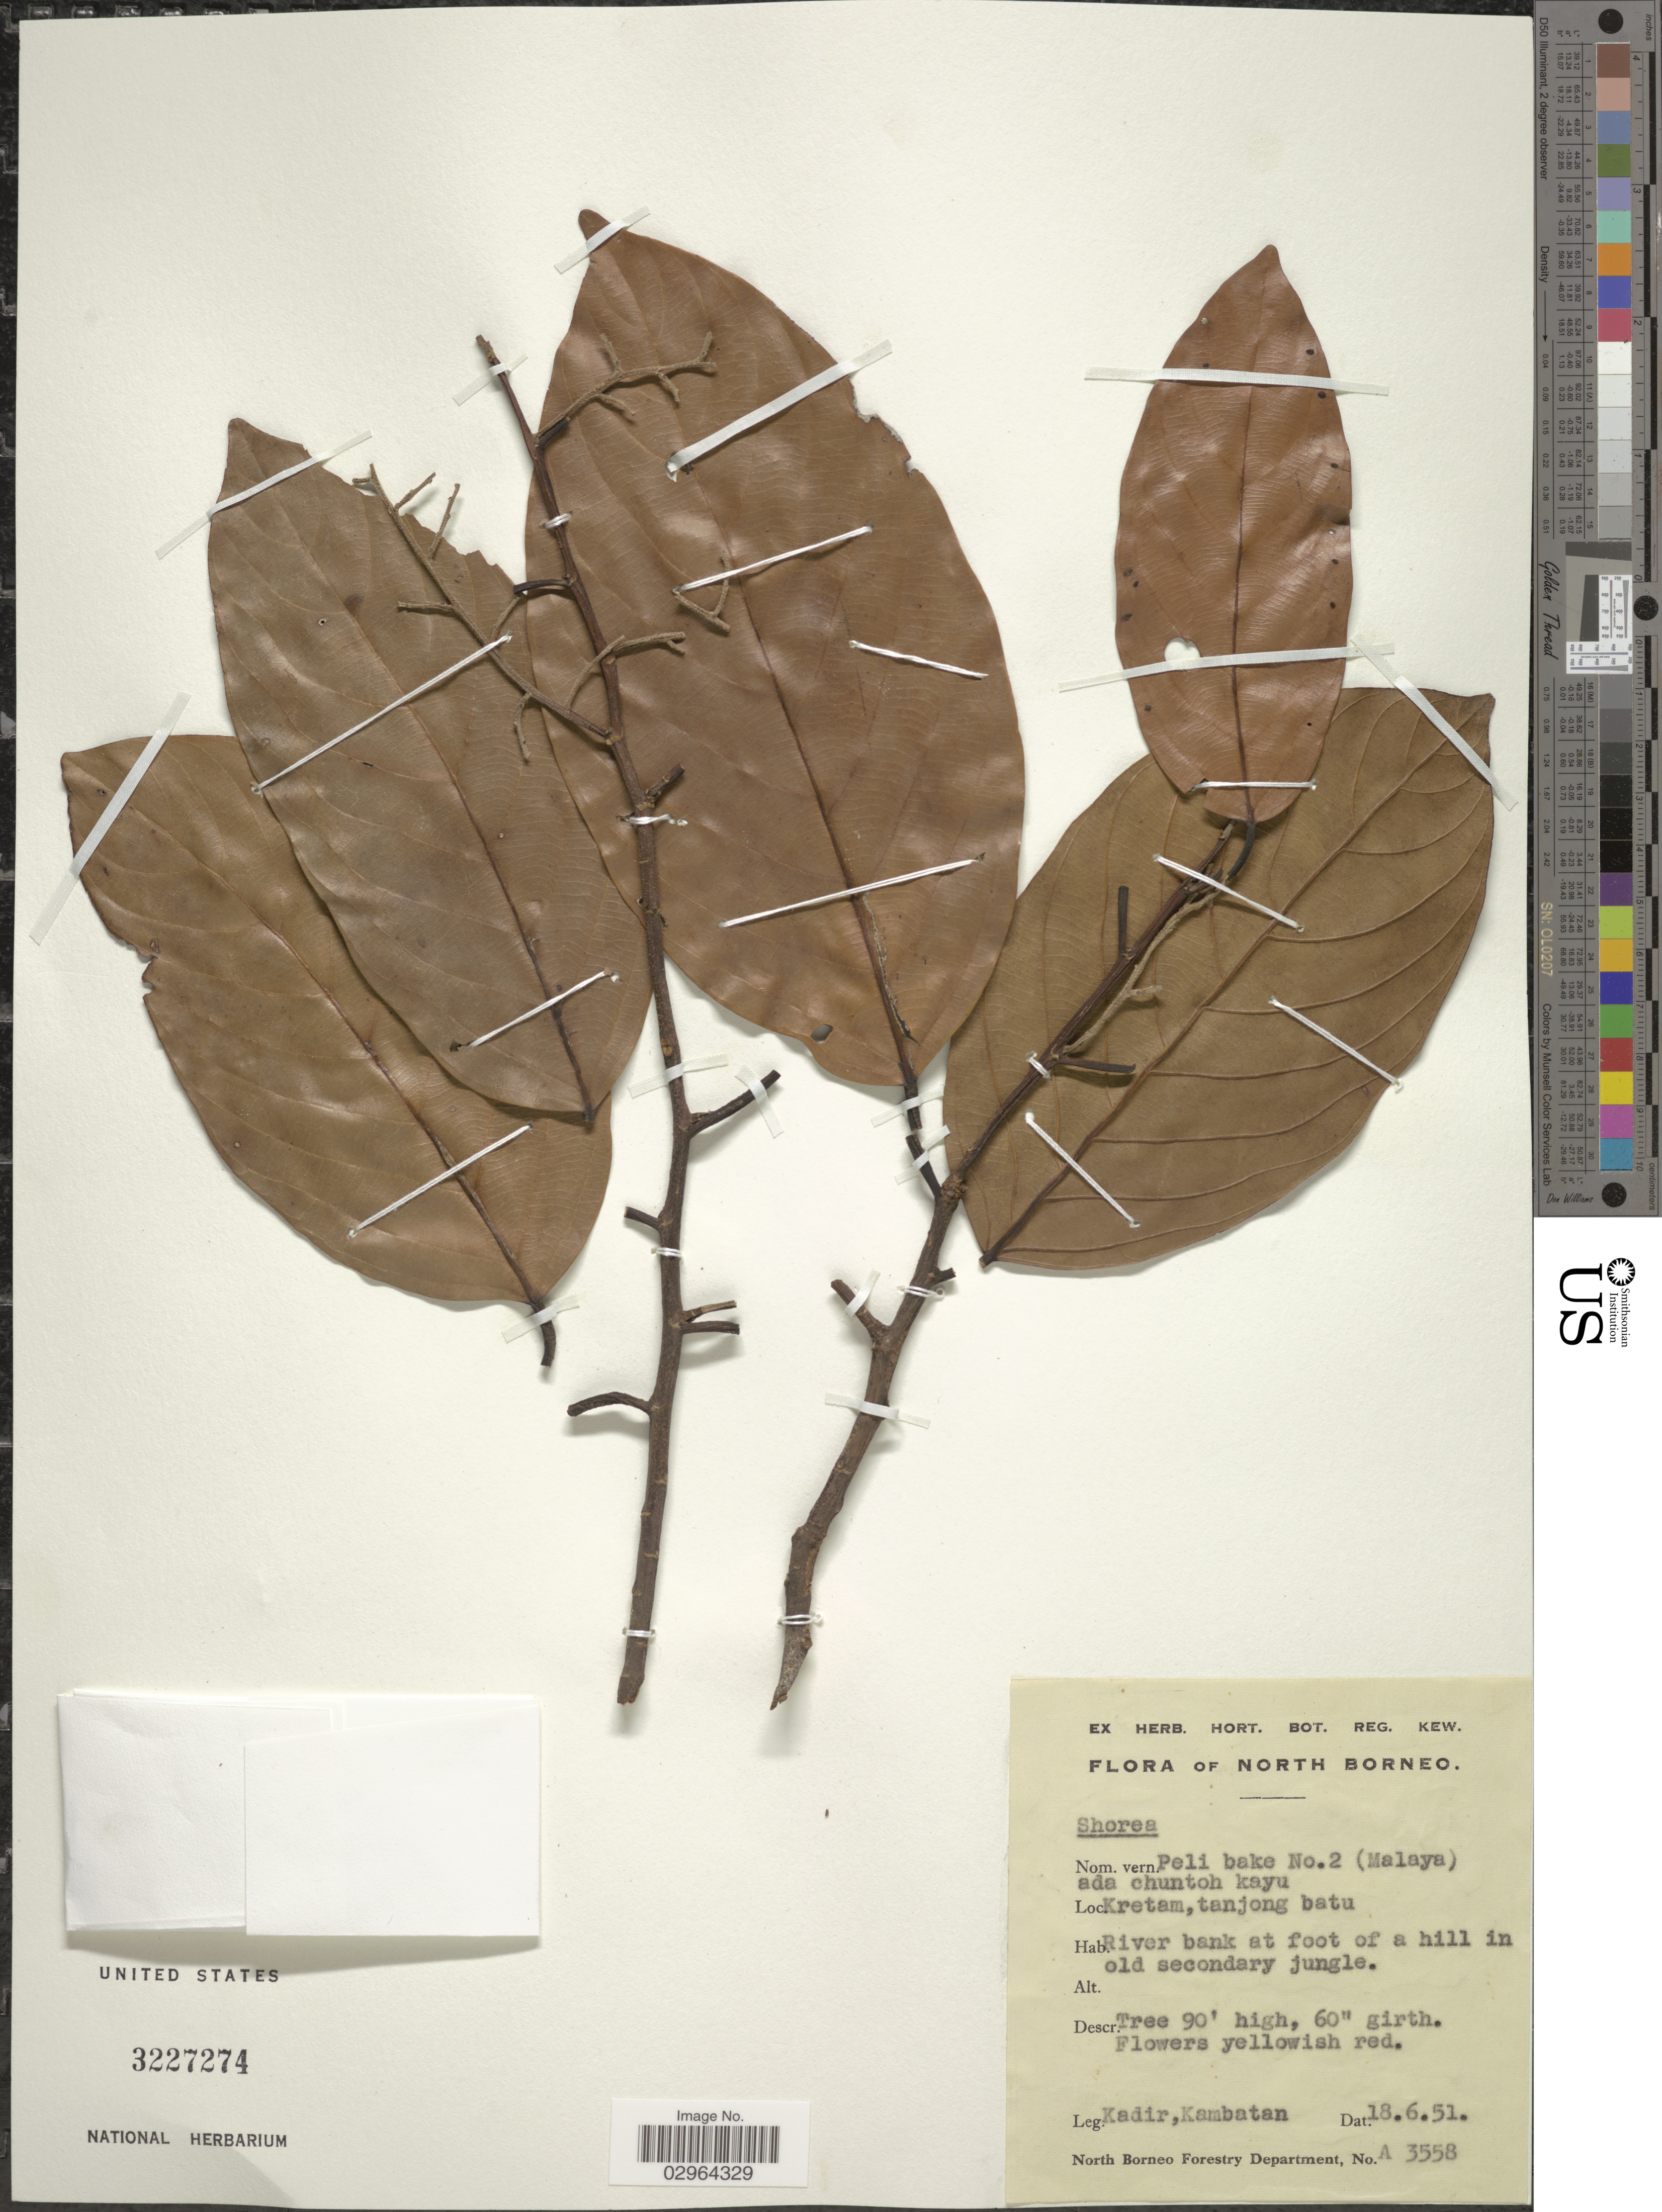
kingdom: Plantae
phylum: Tracheophyta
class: Magnoliopsida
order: Malvales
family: Dipterocarpaceae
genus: Shorea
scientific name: Shorea atrinervosa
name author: Symington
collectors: -. Kadir & -. Kambatan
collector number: A3558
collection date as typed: Transcribed d/m/y: 18/6/51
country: Malaysia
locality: North Borneo. Kretam, tanjong batu.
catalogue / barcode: US 3227274